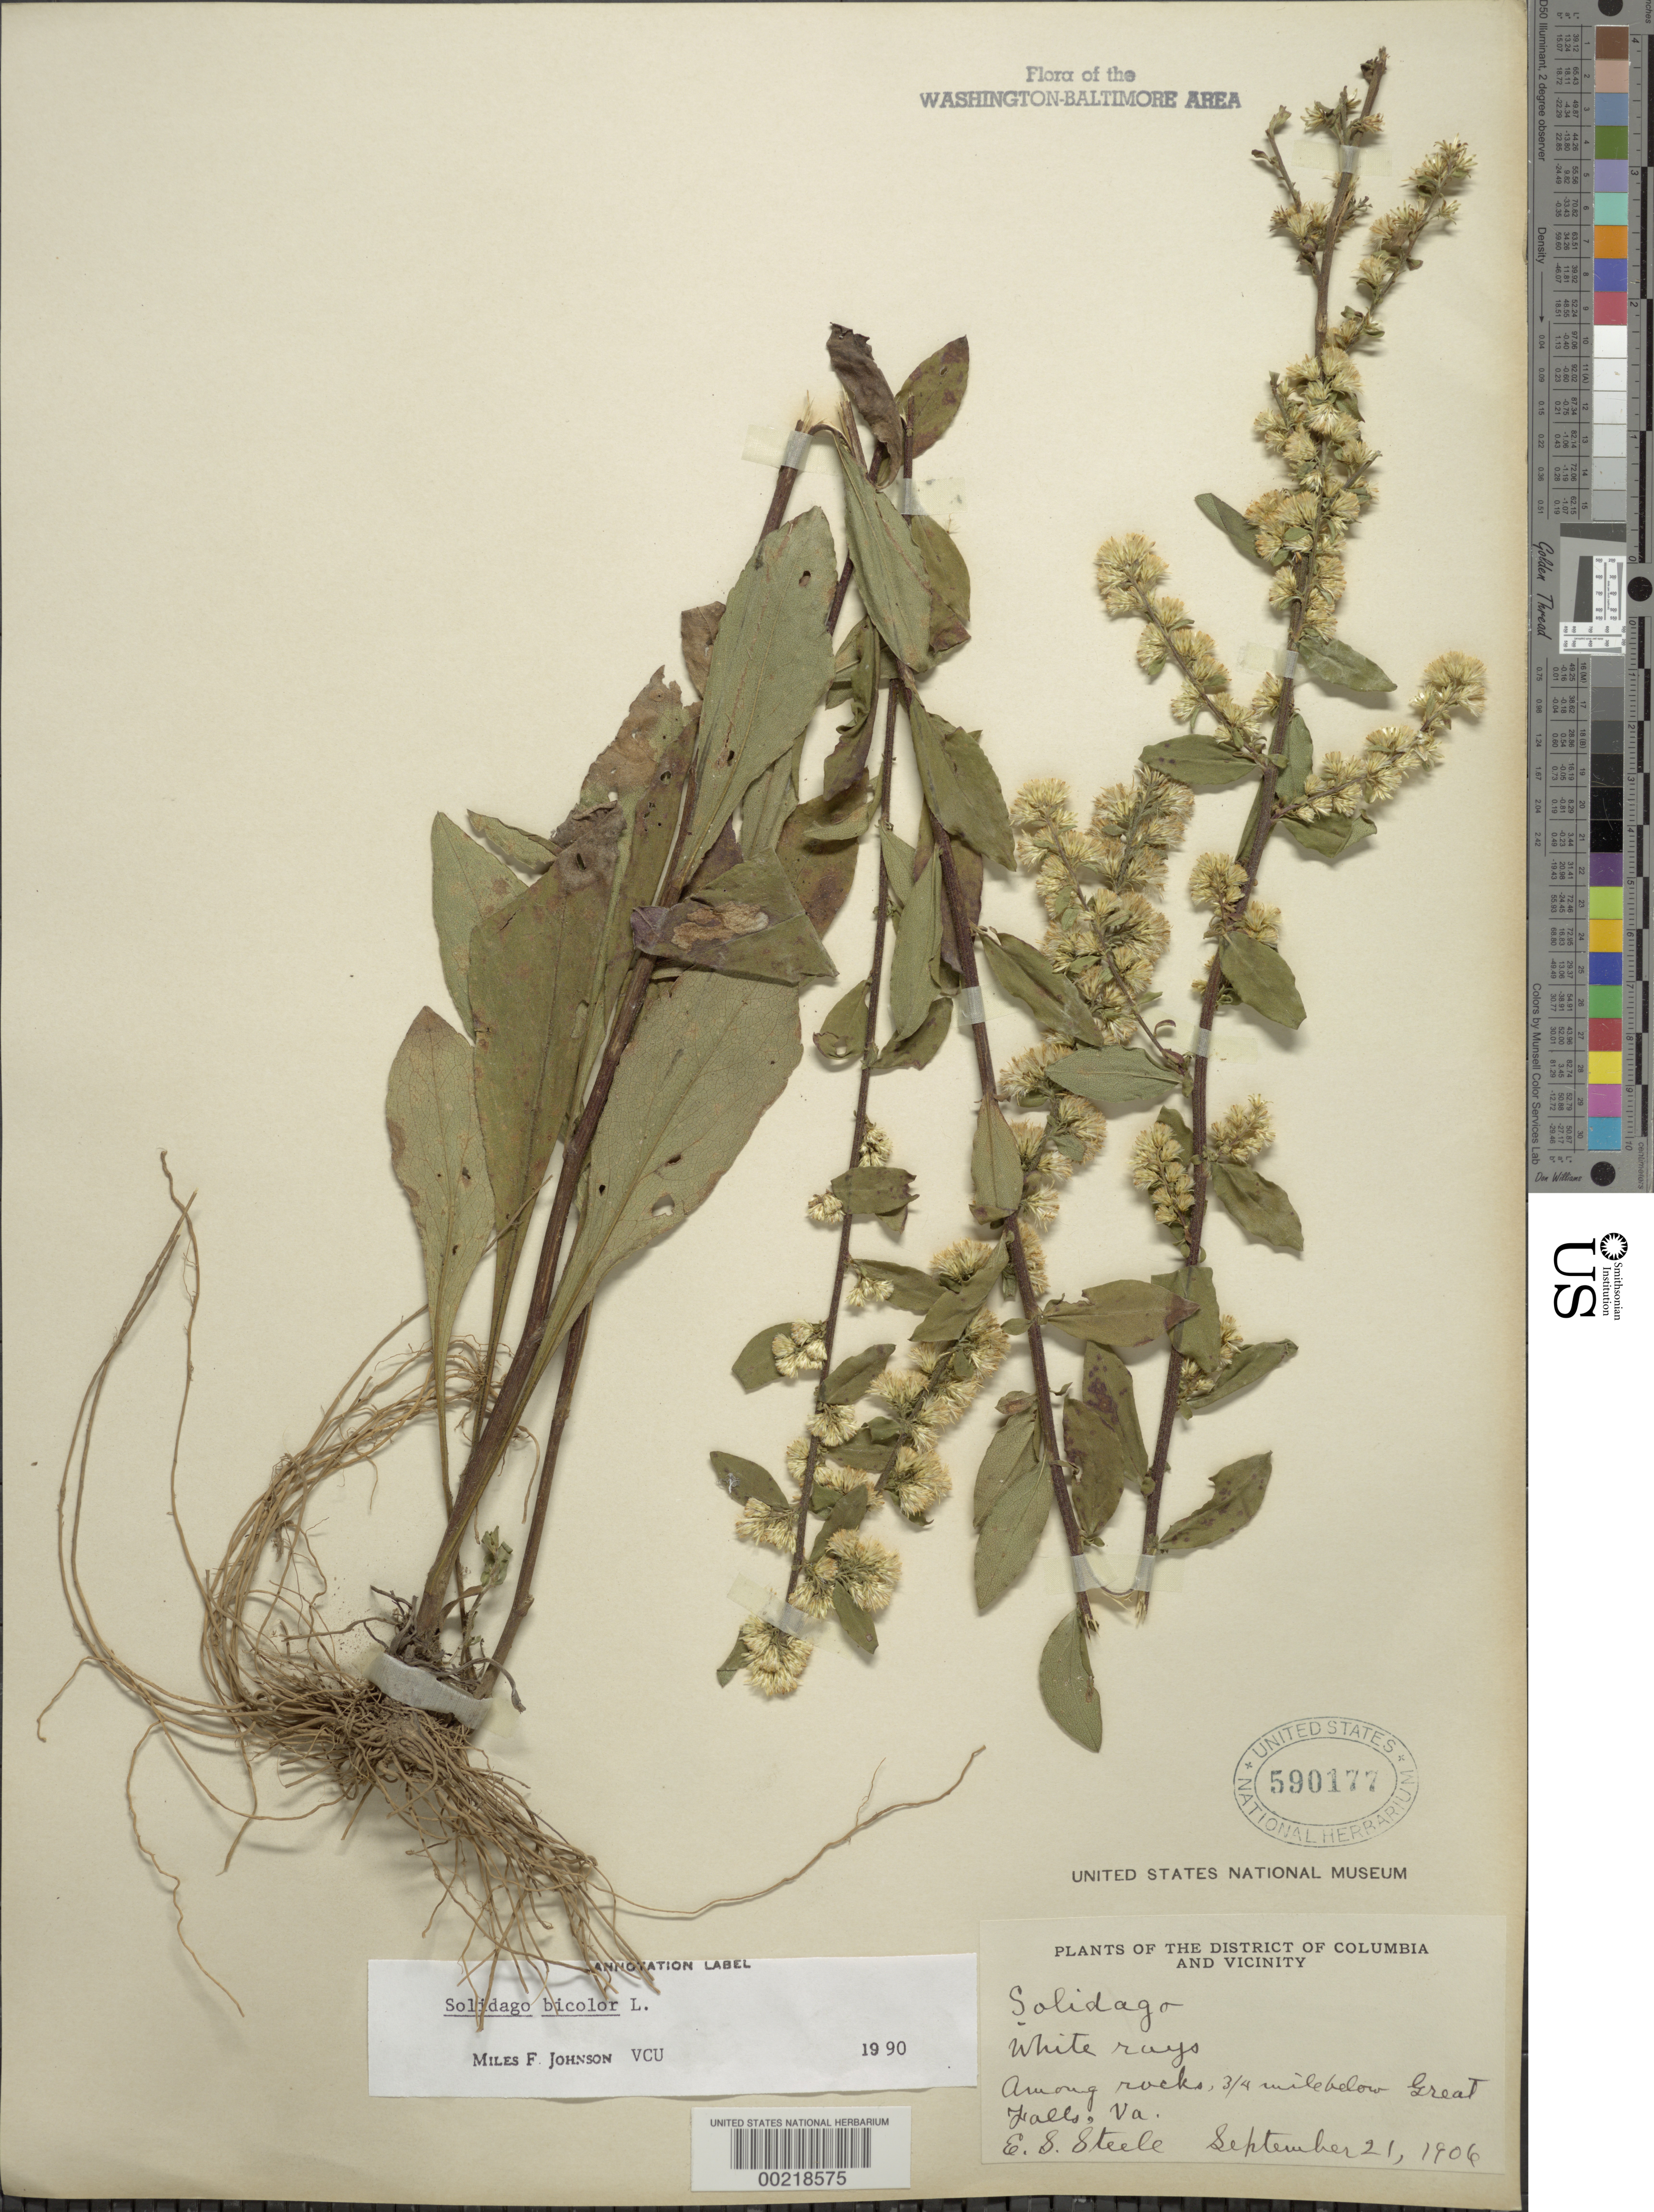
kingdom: Plantae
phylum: Tracheophyta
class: Magnoliopsida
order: Asterales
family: Asteraceae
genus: Solidago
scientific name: Solidago bicolor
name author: L.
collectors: E. Steele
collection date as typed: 21 Sep 1906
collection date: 1906-09-21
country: United States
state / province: Virginia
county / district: Fairfax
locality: Great Falls vicinity C. & O. Canal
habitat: Among rocks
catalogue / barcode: US 590177